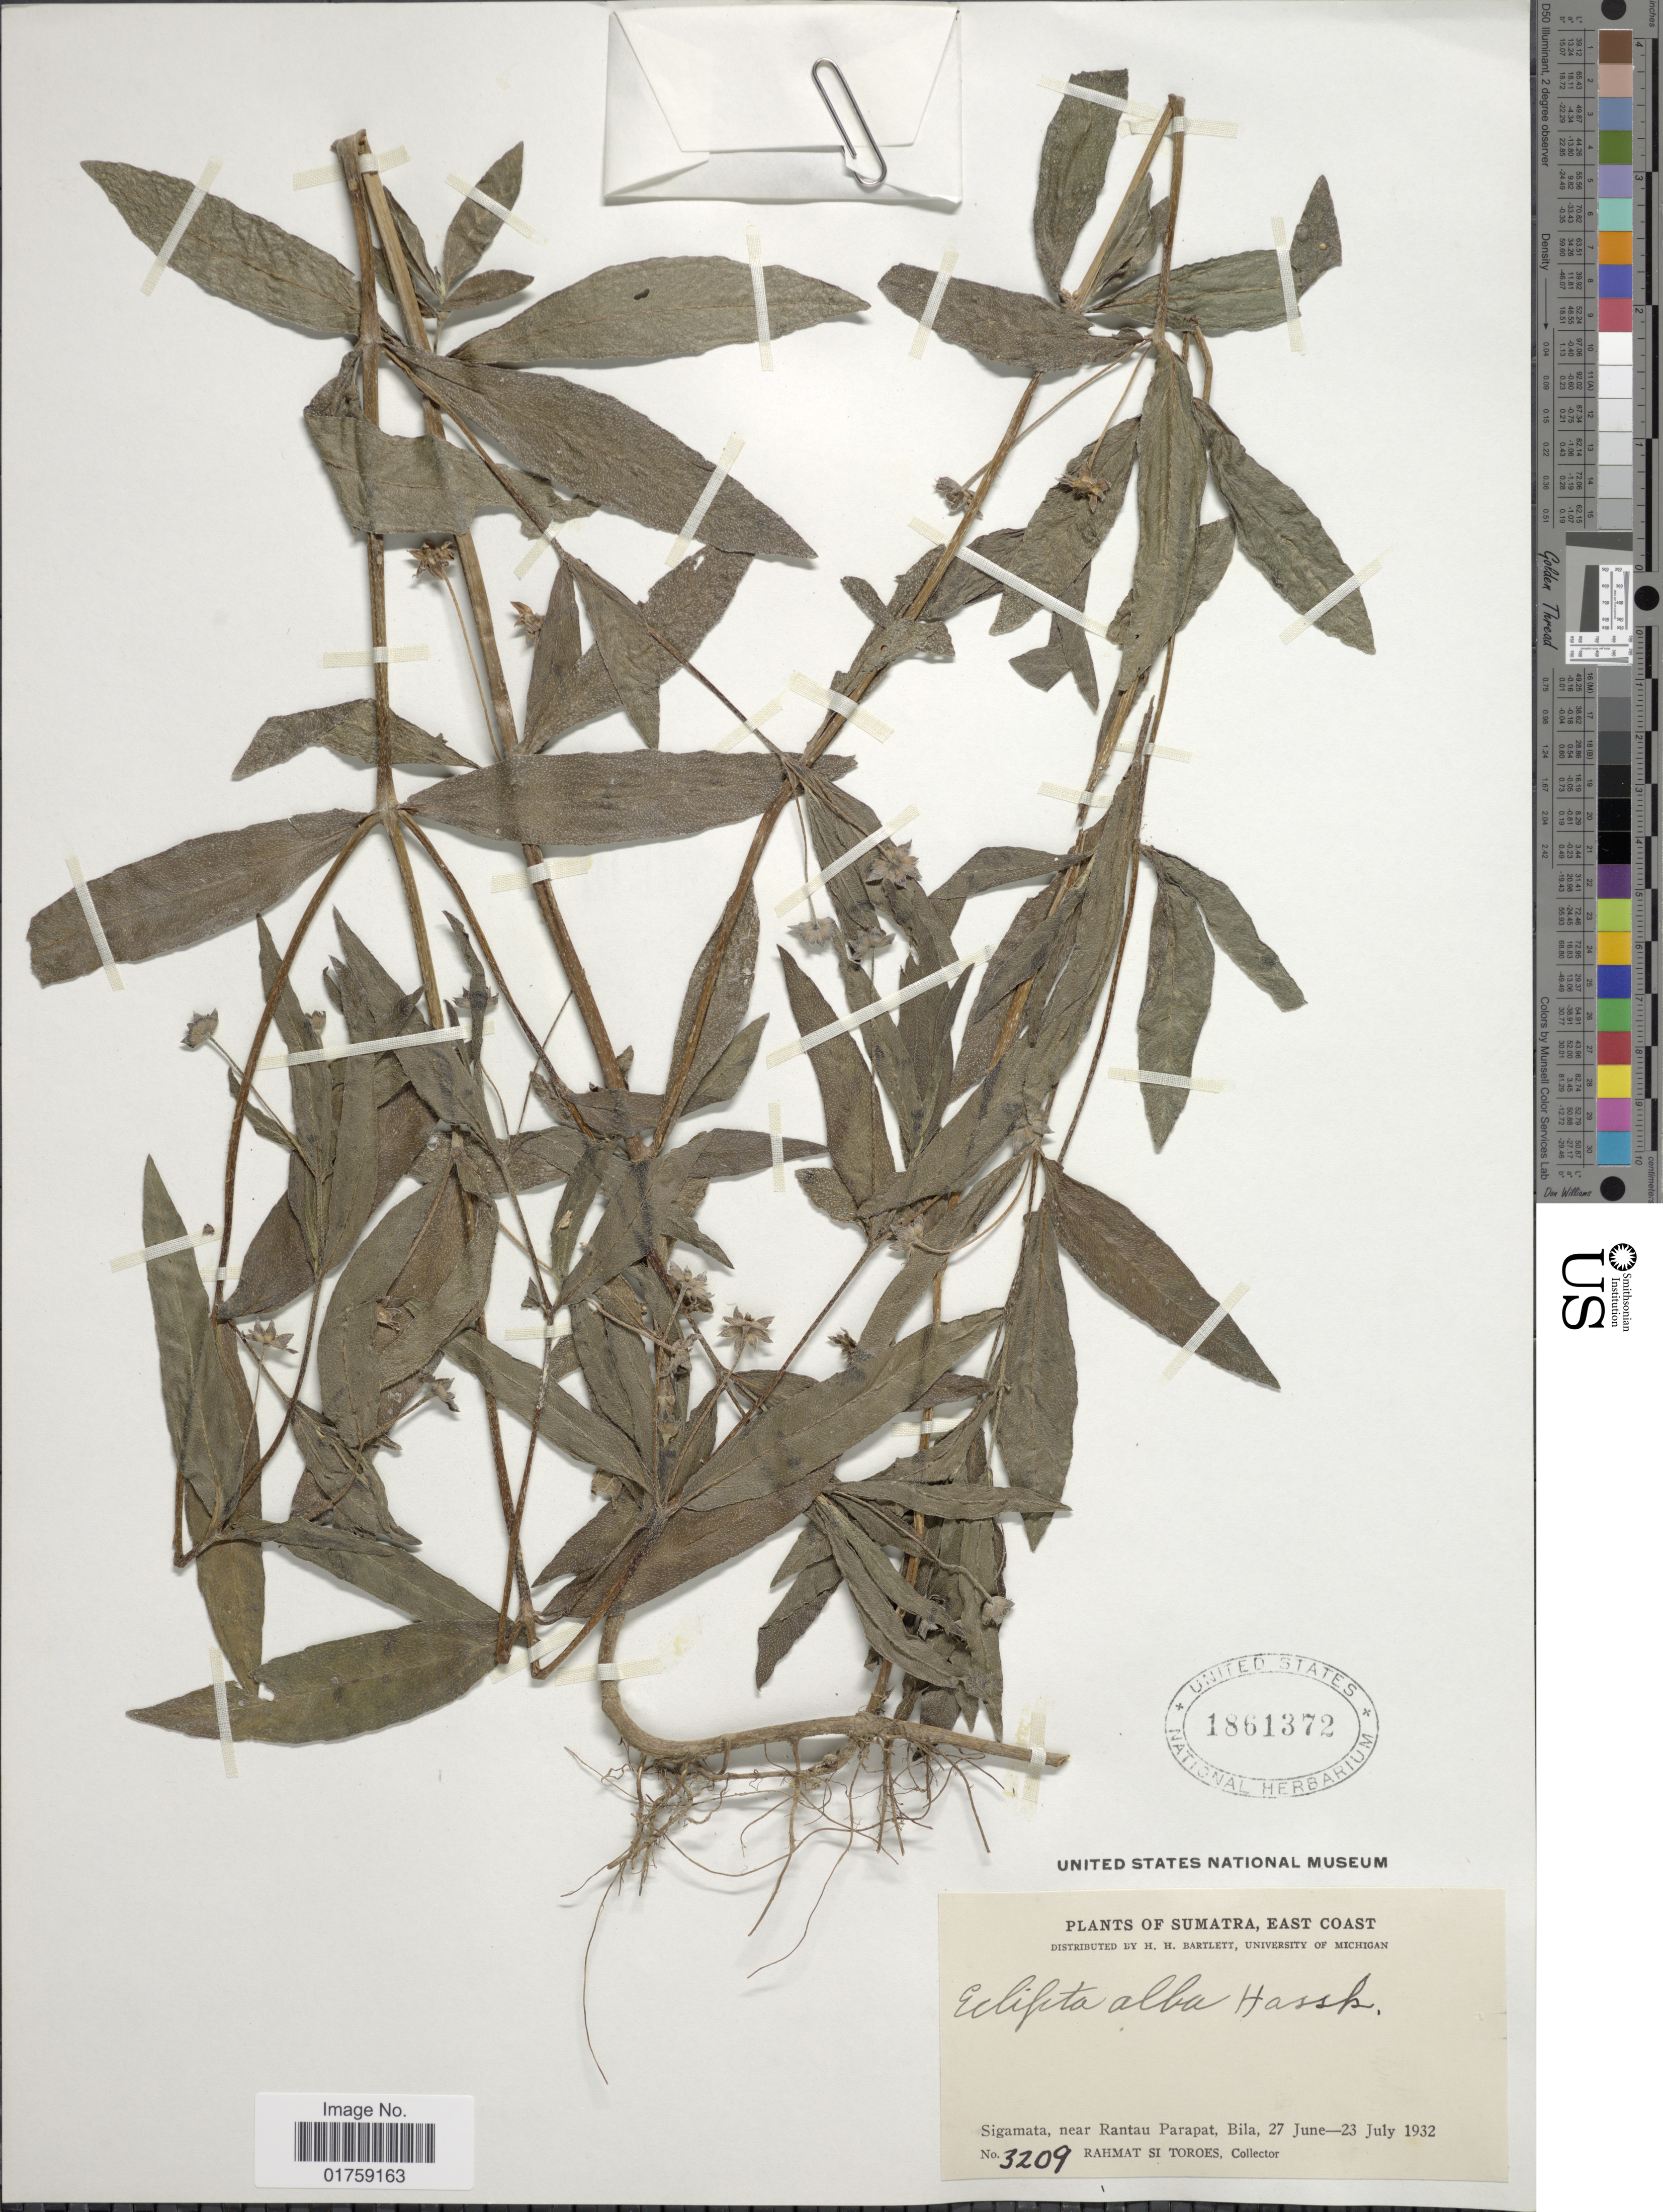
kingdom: Plantae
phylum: Tracheophyta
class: Magnoliopsida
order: Asterales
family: Asteraceae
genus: Eclipta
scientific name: Eclipta prostrata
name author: (L.) L.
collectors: Rahmat Si Boeea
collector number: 3209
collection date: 1932-06-27/1932-07-23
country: Indonesia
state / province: Sumatra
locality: Sumatra, East Coast. Sigamata, near Rantau Parapat, Bila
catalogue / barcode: US 1861372